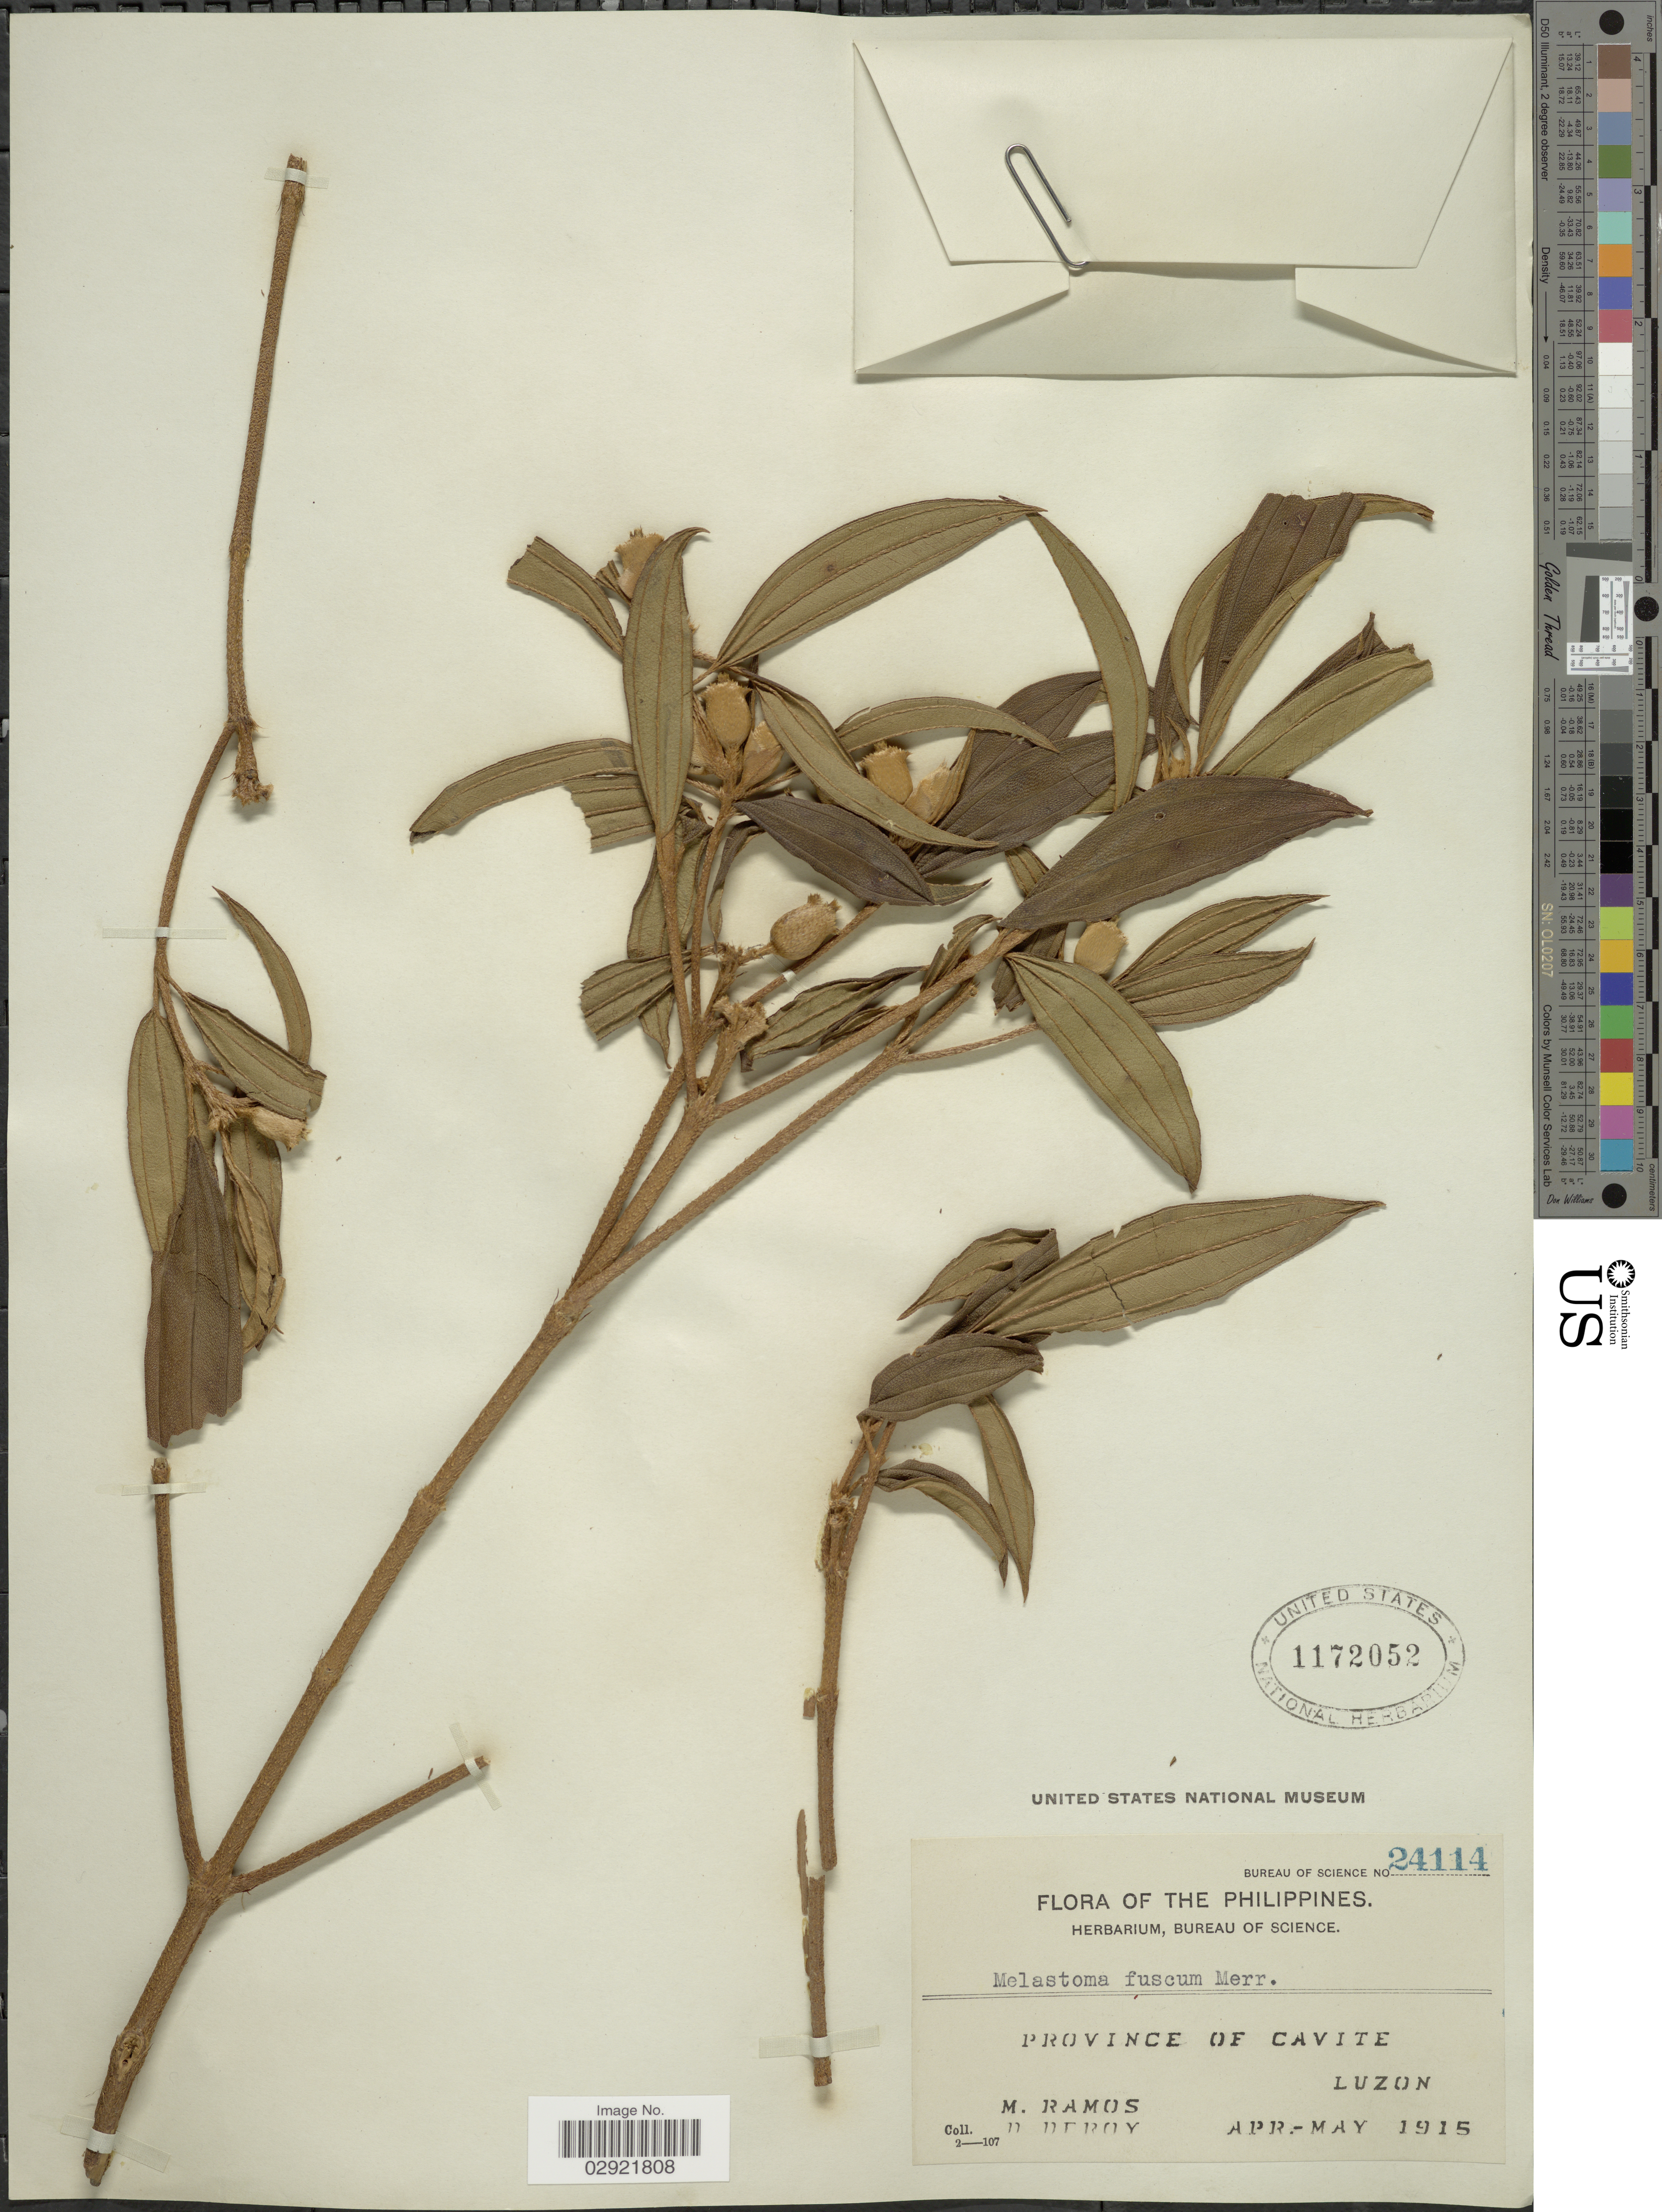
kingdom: Plantae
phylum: Tracheophyta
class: Magnoliopsida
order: Myrtales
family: Melastomataceae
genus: Melastoma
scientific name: Melastoma malabathricum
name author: L.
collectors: M. Ramos & D. Deroy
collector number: Bureau of Science 24114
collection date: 1915-04/1915-05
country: Philippines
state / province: Calabarzon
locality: Province of Cavite. Luzon.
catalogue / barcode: US 1172052